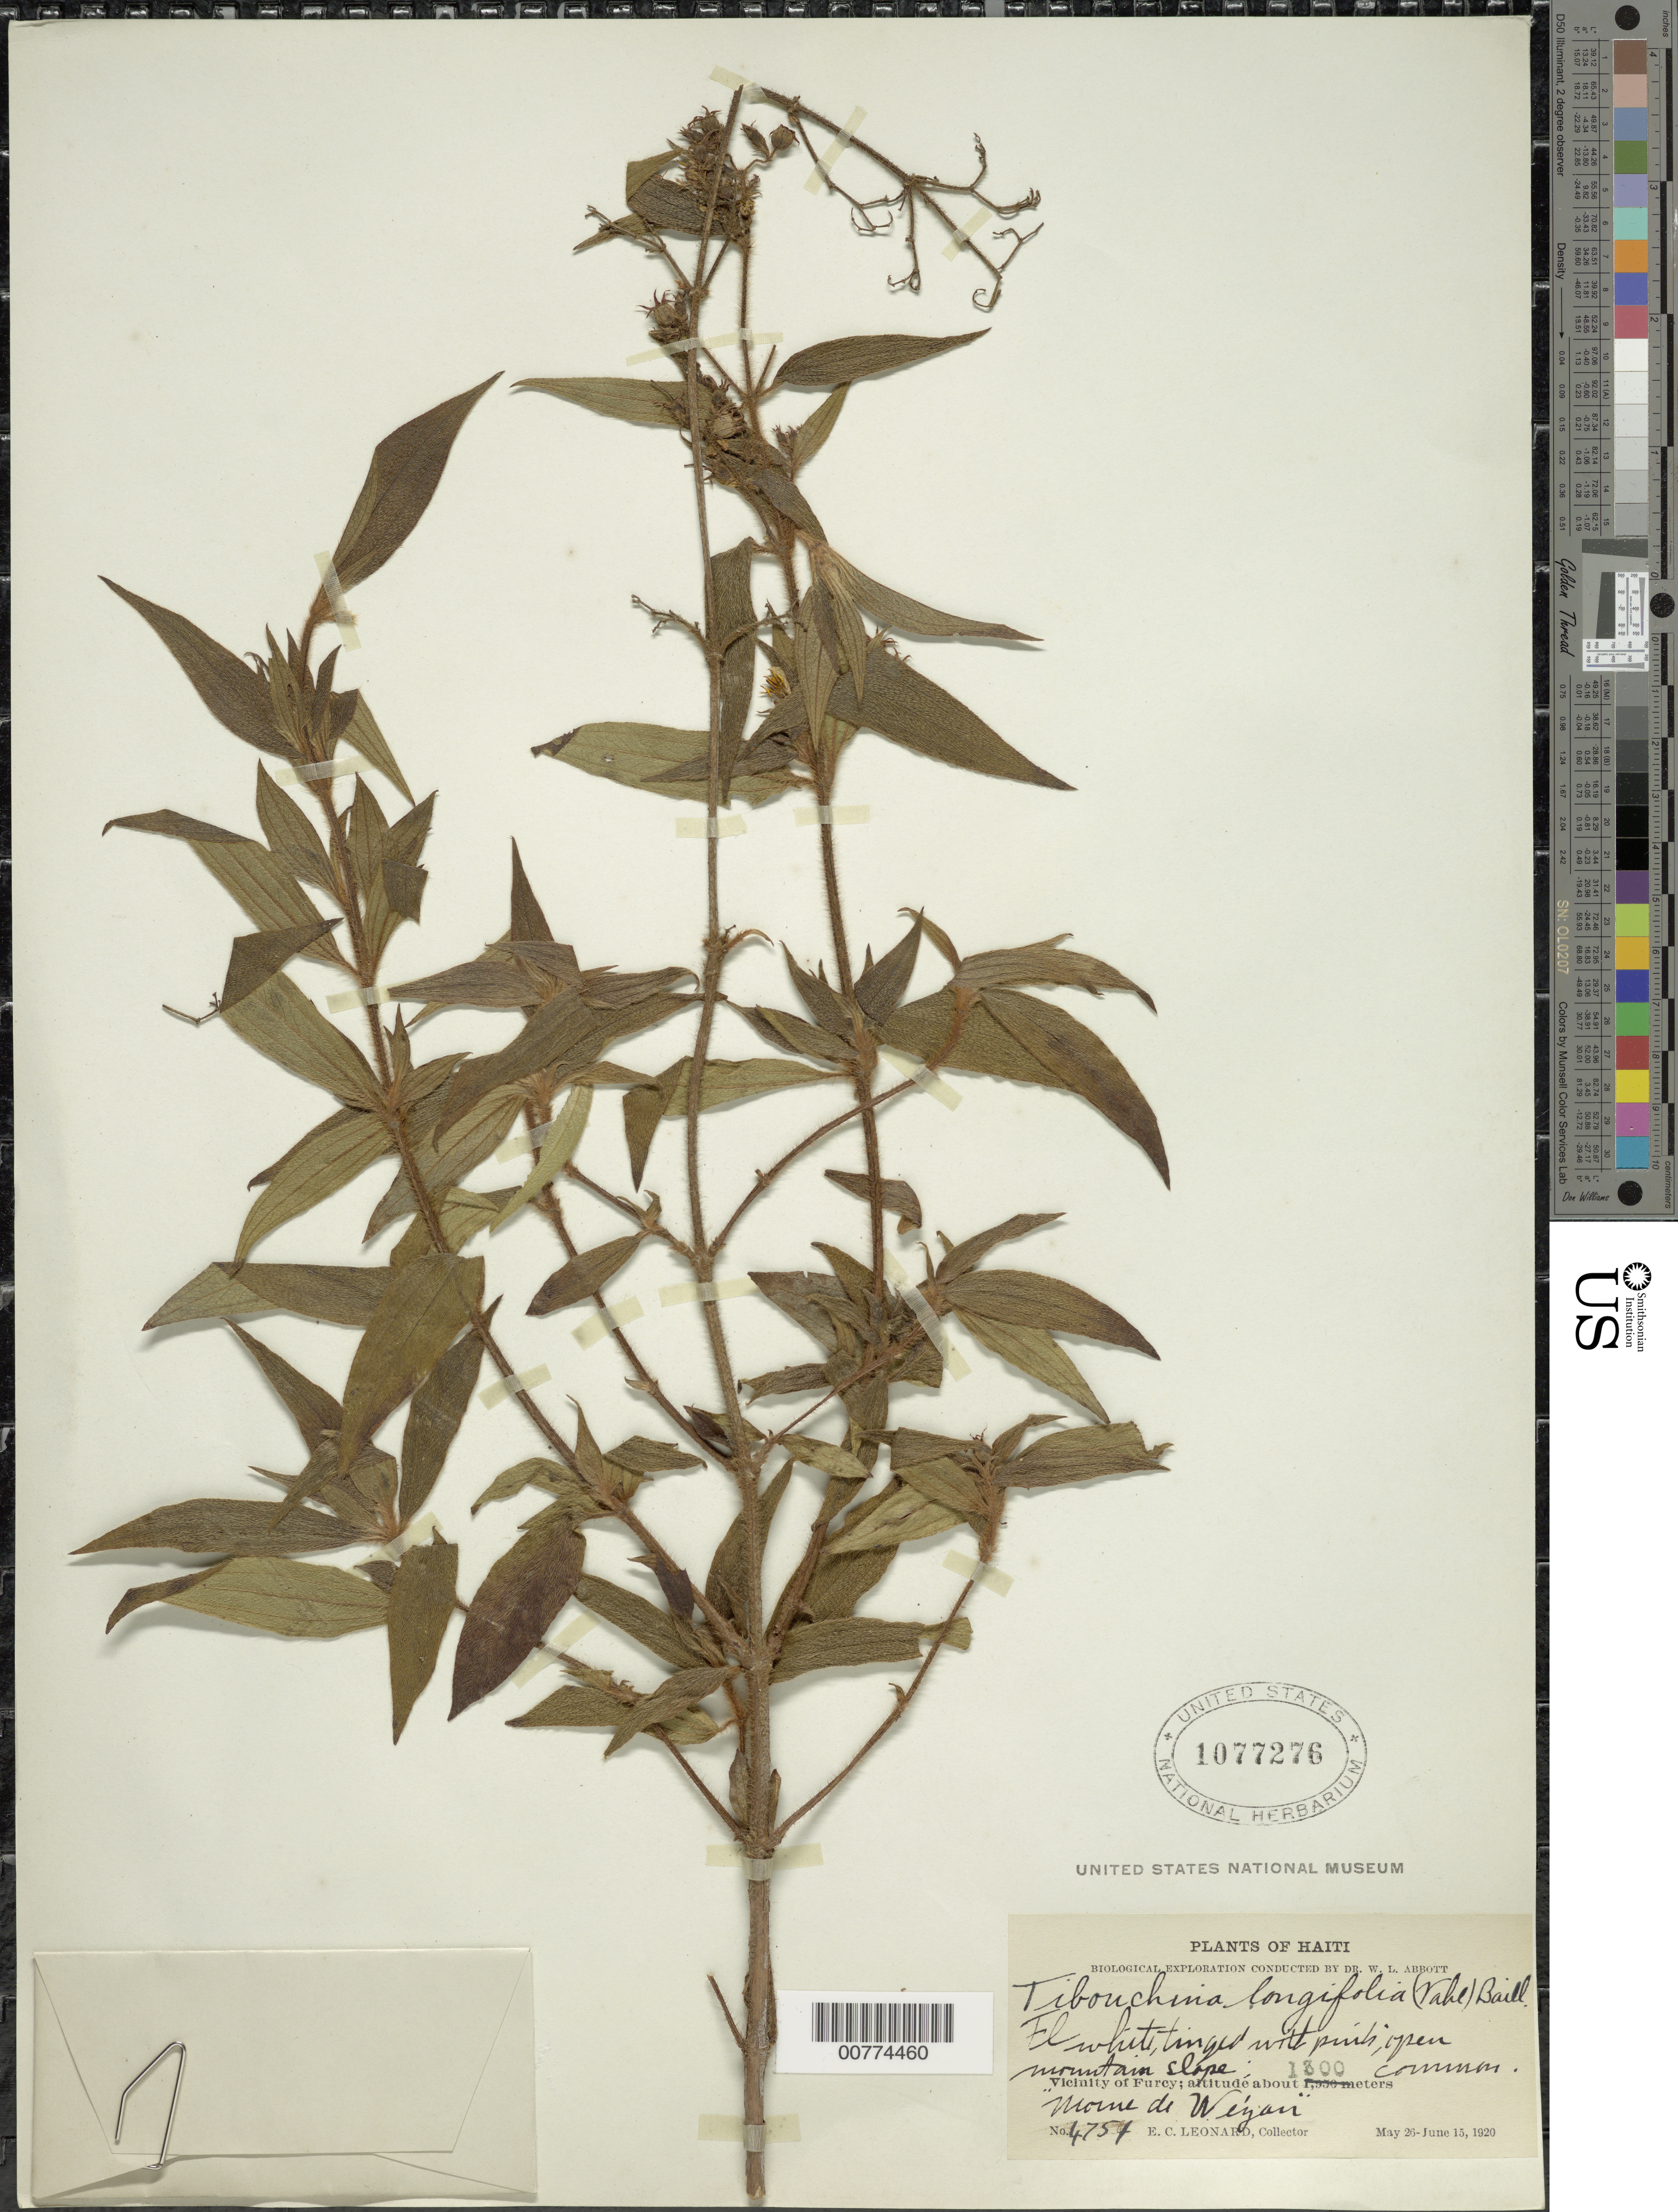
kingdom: Plantae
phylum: Tracheophyta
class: Magnoliopsida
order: Myrtales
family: Melastomataceae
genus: Chaetogastra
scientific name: Chaetogastra longifolia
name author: (Vahl) DC.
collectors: E. C. Leonard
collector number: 4754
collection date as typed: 26 May 1920 15 Jun 1920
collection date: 1920-05-26/1920-06-15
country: Haiti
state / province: Ouest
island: Hispaniola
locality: Vicinity of Furcy, Morne de Wéyarï.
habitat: Open mountain slope.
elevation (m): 1300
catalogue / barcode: US 1077276